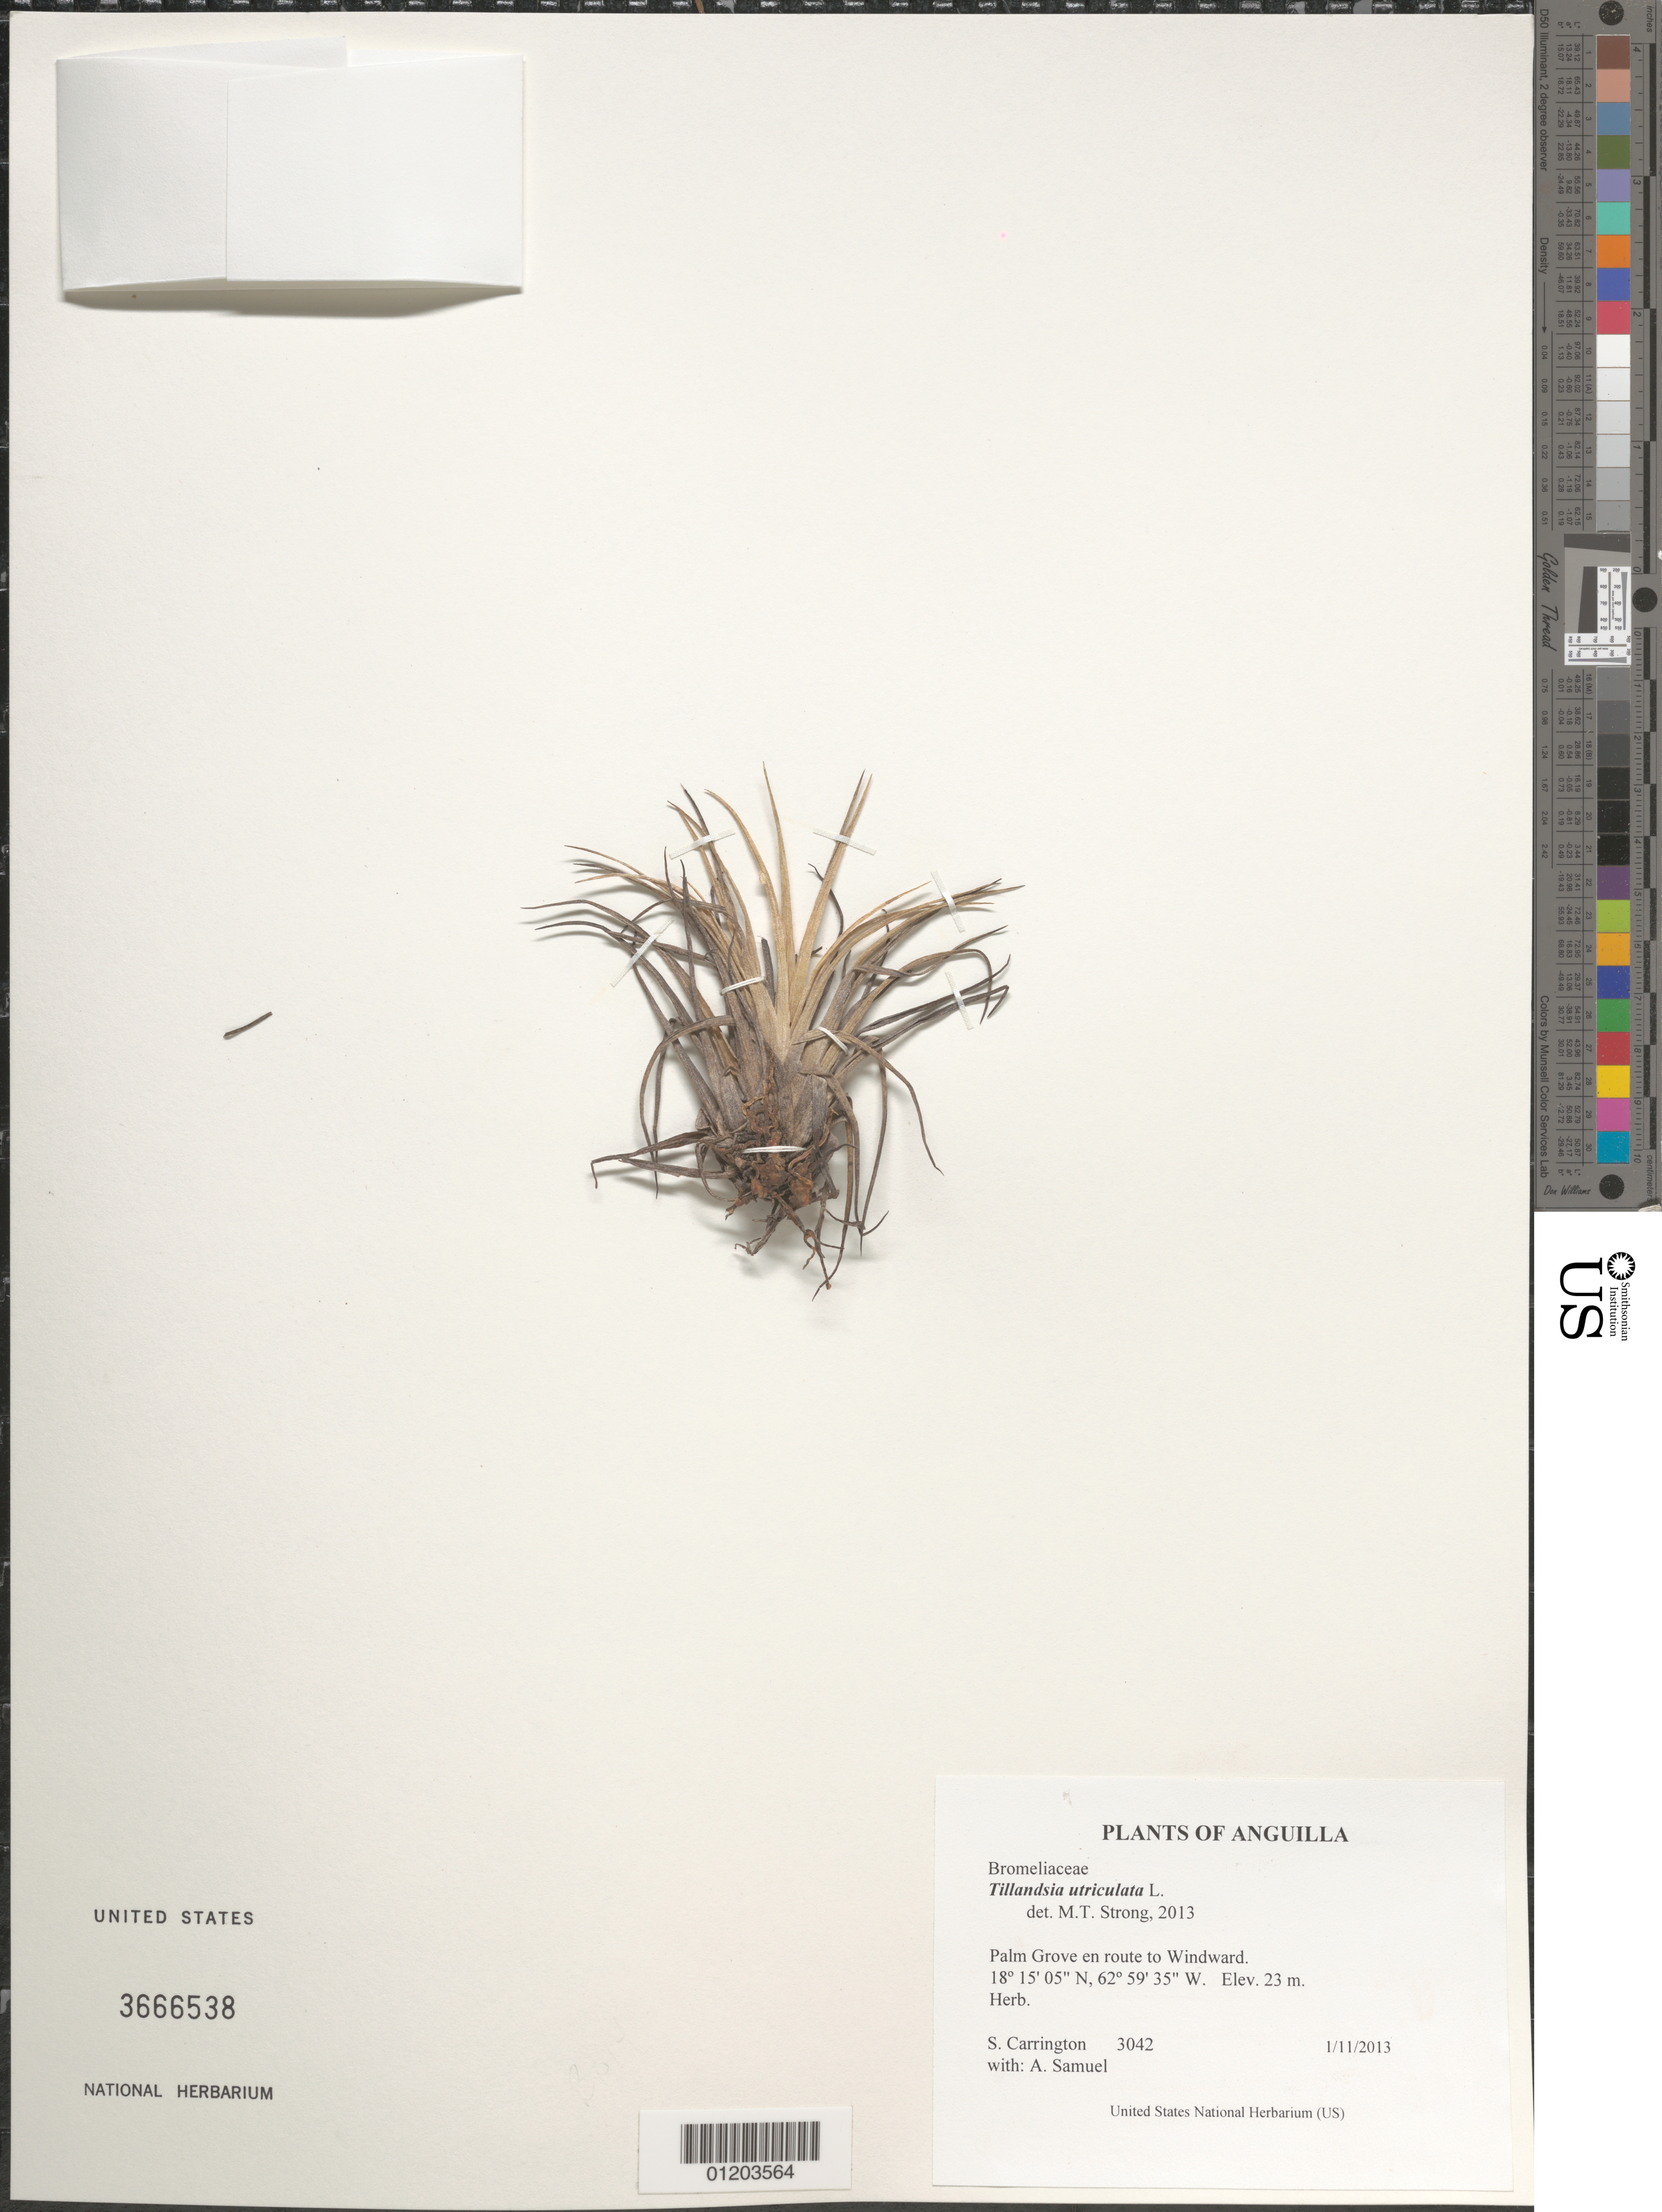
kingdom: Plantae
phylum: Tracheophyta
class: Liliopsida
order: Poales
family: Bromeliaceae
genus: Tillandsia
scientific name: Tillandsia utriculata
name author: L.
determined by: Strong, M. T., (US), Smithsonian Institution - National Museum of Natural History (UNITED STATES)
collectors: C. M. S. Carrington & A. Samuel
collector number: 3042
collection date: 2013-01-11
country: Anguilla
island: Anguilla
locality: Palm Grove en route to Windward.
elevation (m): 23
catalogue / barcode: US 3666538